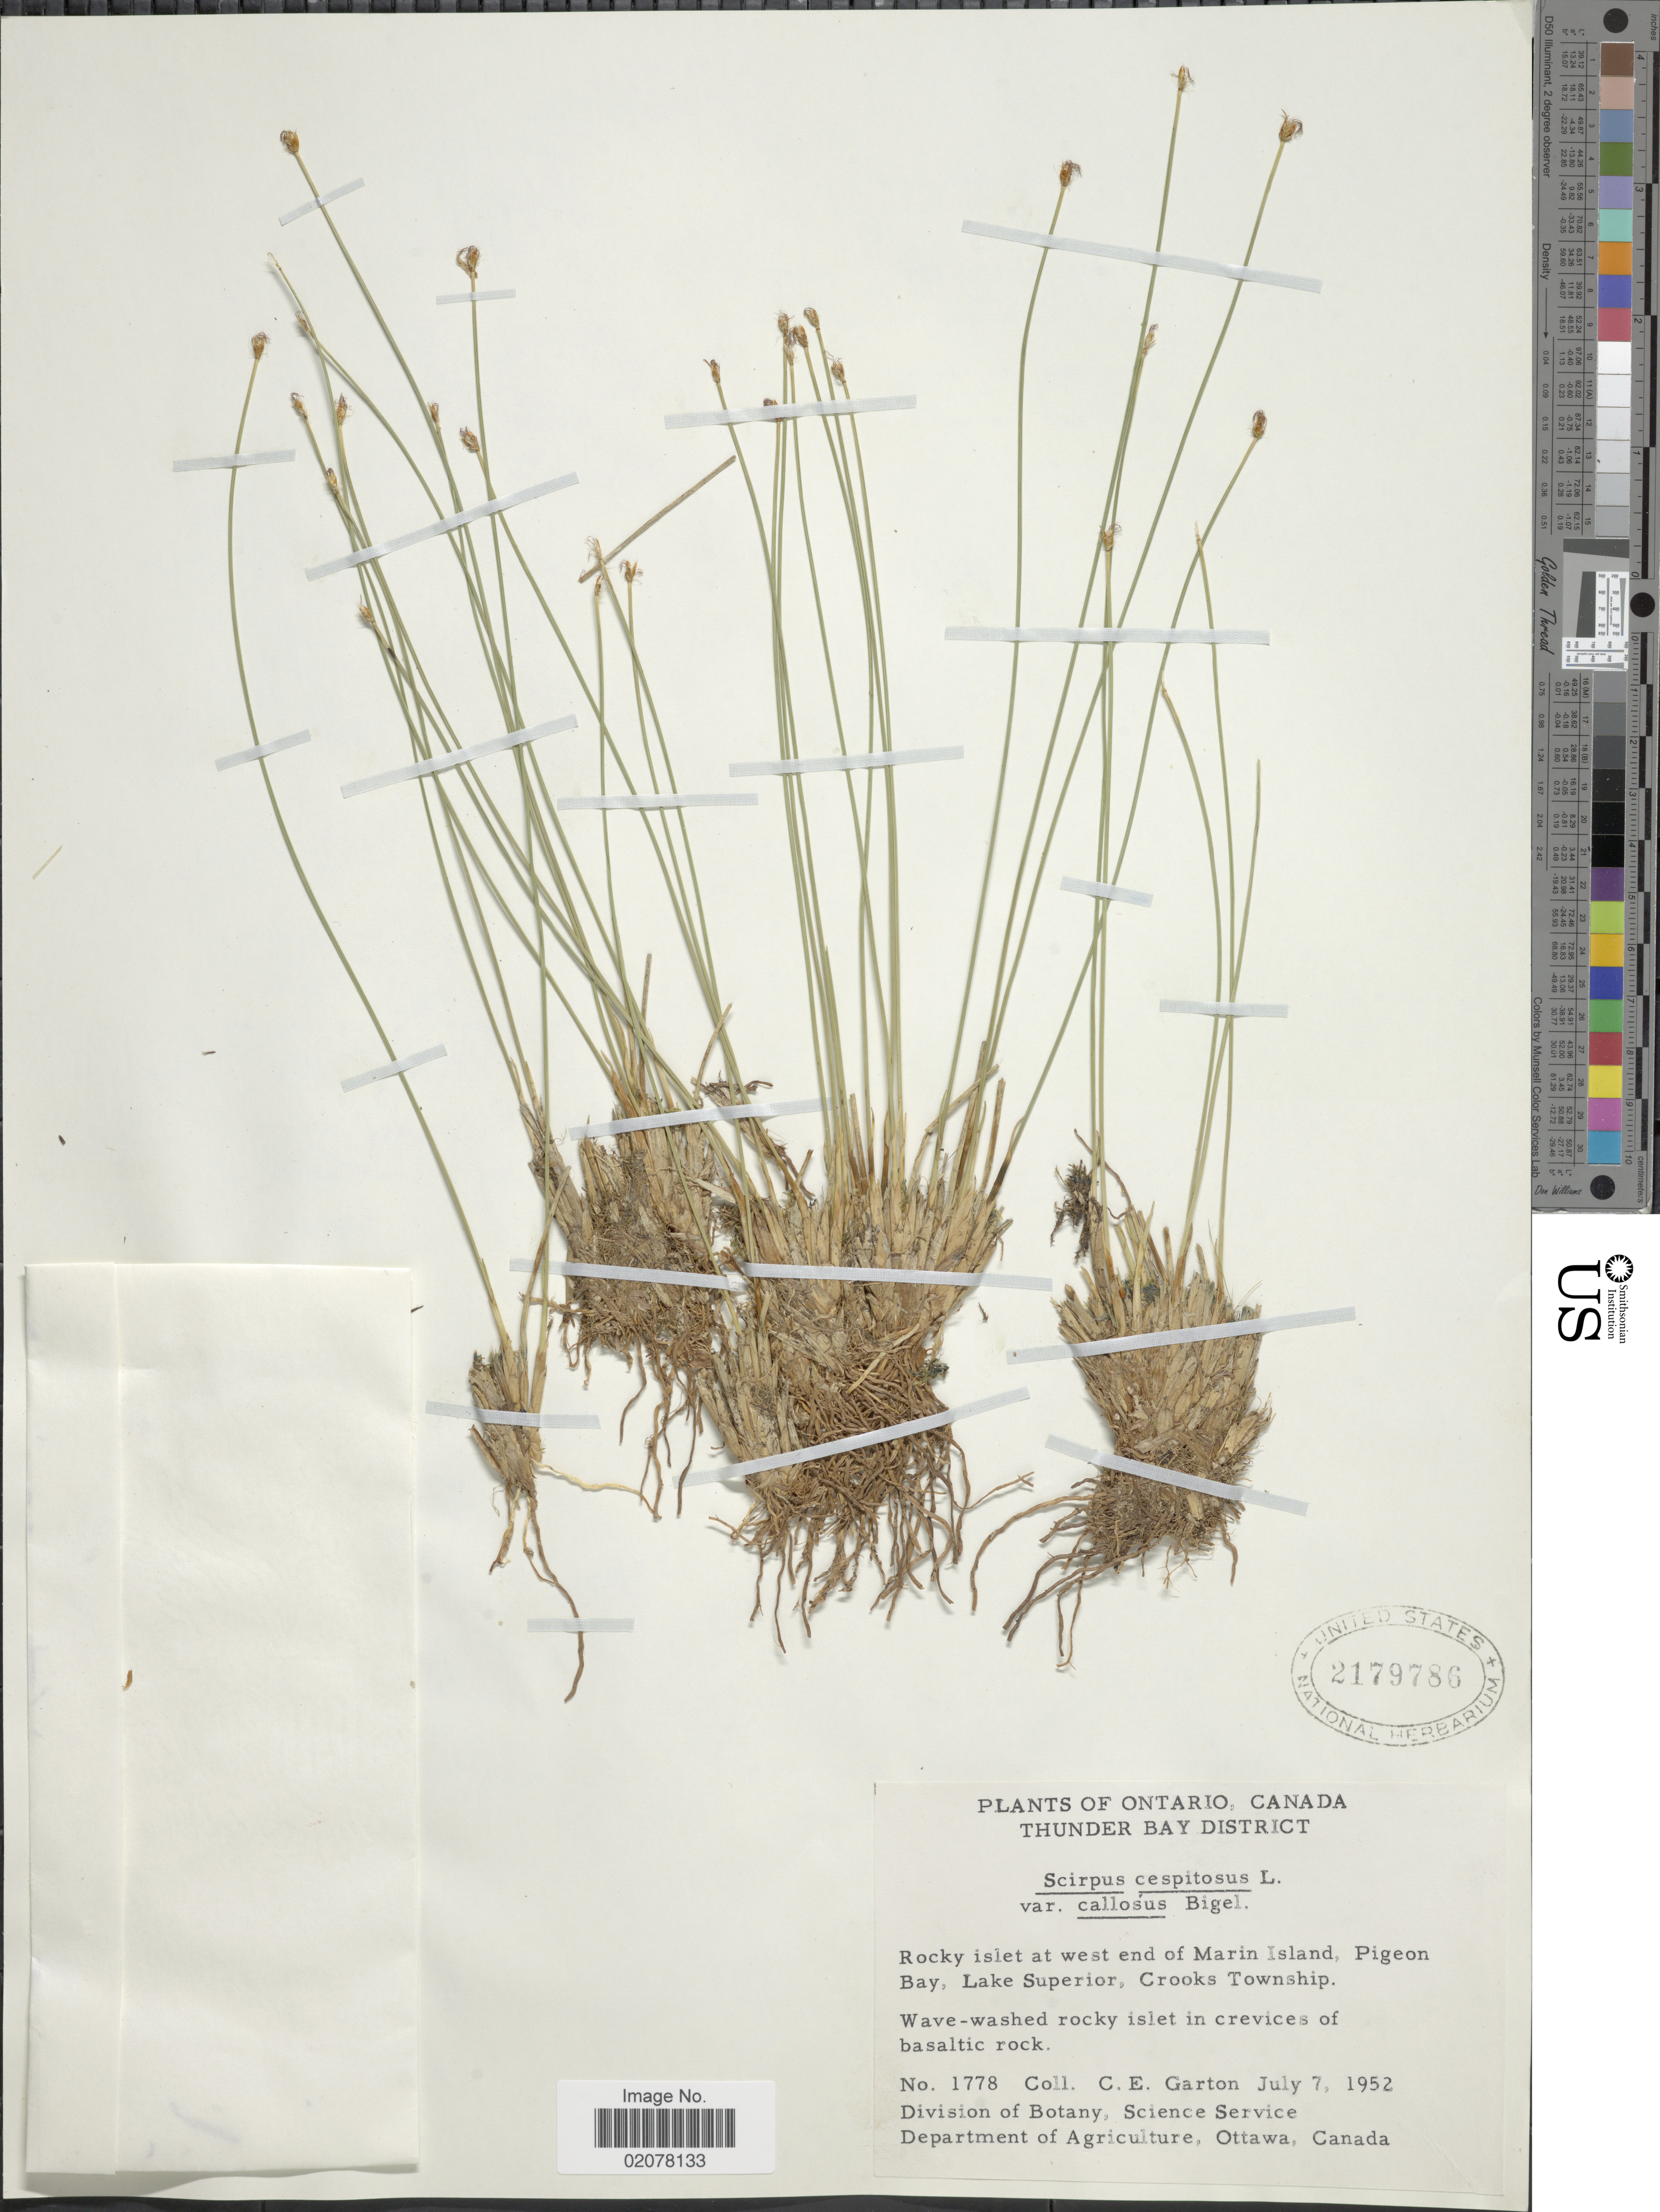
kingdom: Plantae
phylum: Tracheophyta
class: Liliopsida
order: Poales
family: Cyperaceae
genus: Trichophorum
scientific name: Trichophorum cespitosum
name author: (L.) Hartm.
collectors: C. E. Garton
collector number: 1778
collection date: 1952-07-07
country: Canada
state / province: Ontario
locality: Thunder Bay District. Rocky islet at west end of Marin Island, Pigeon Bay, Lake Superior, Crooks Township.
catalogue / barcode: US 2179786